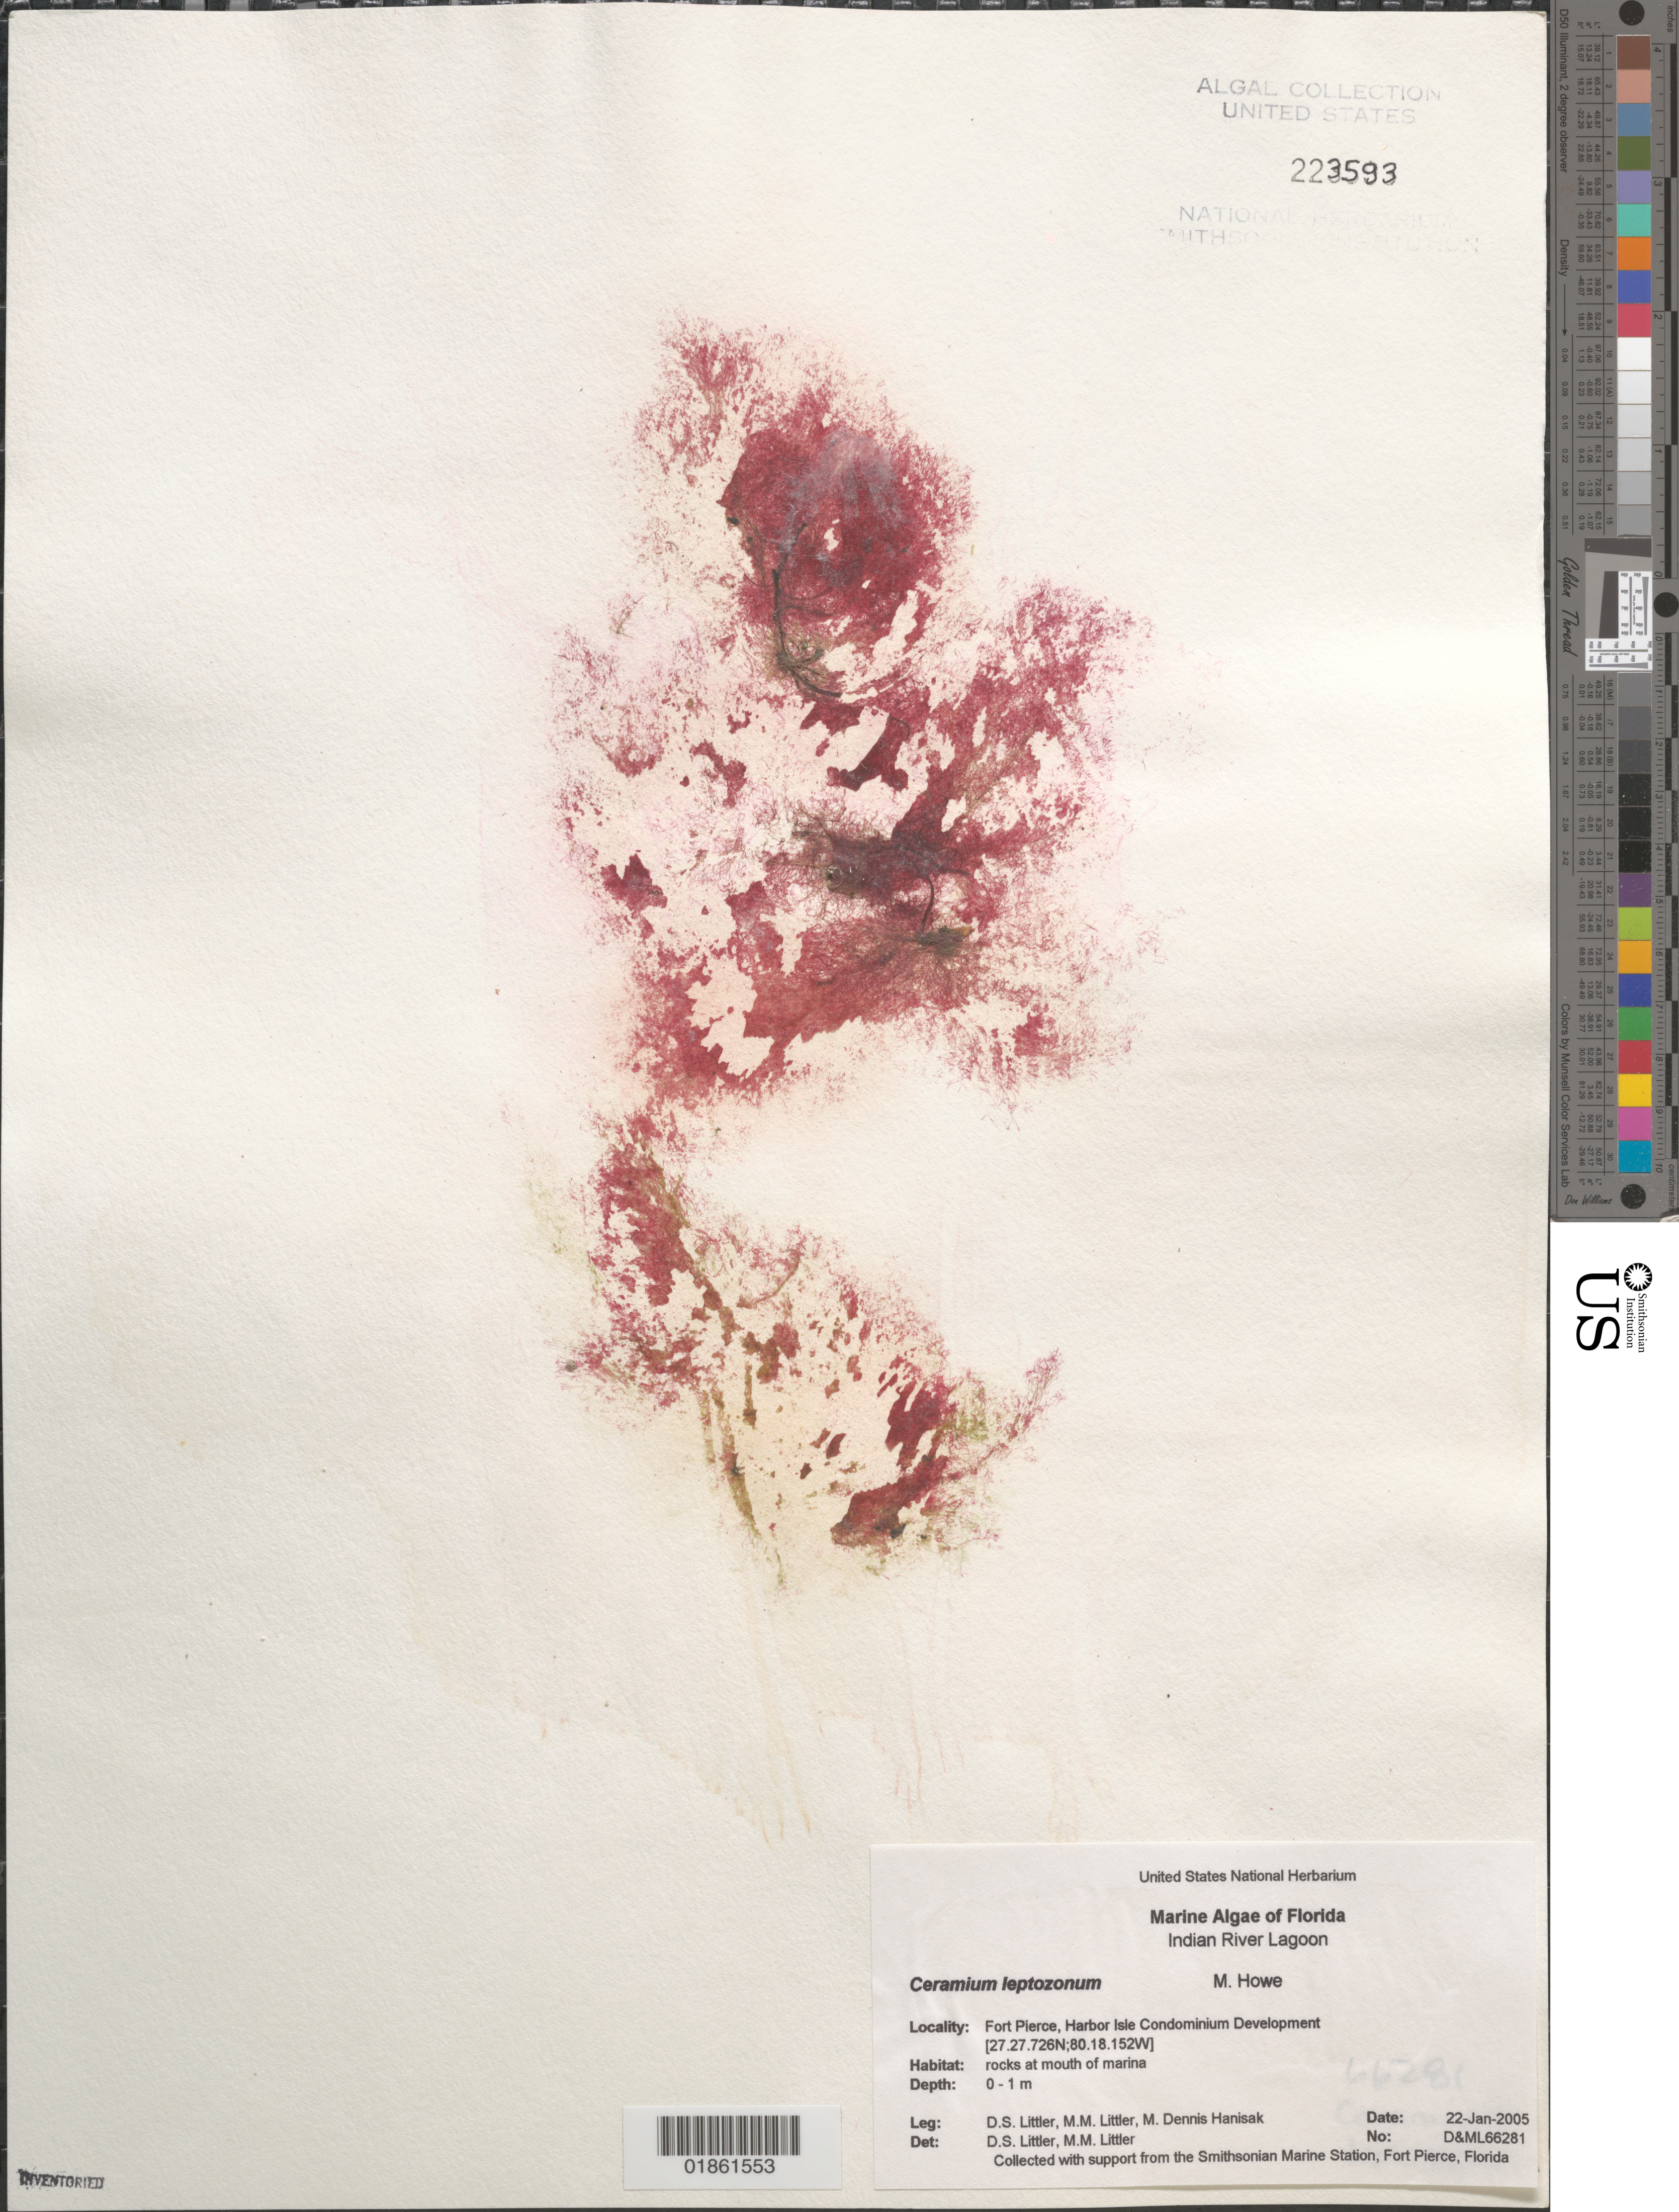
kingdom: Plantae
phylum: Rhodophyta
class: Florideophyceae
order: Ceramiales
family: Ceramiaceae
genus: Ceramium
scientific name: Ceramium leptozonum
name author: M. Howe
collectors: D. S. Littler & M. Hanisak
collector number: D&ML66281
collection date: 2005-01-22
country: United States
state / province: Florida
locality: Indian River Lagoon. Fort Pierce, Harbor Isle Condominium Development.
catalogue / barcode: US 223593